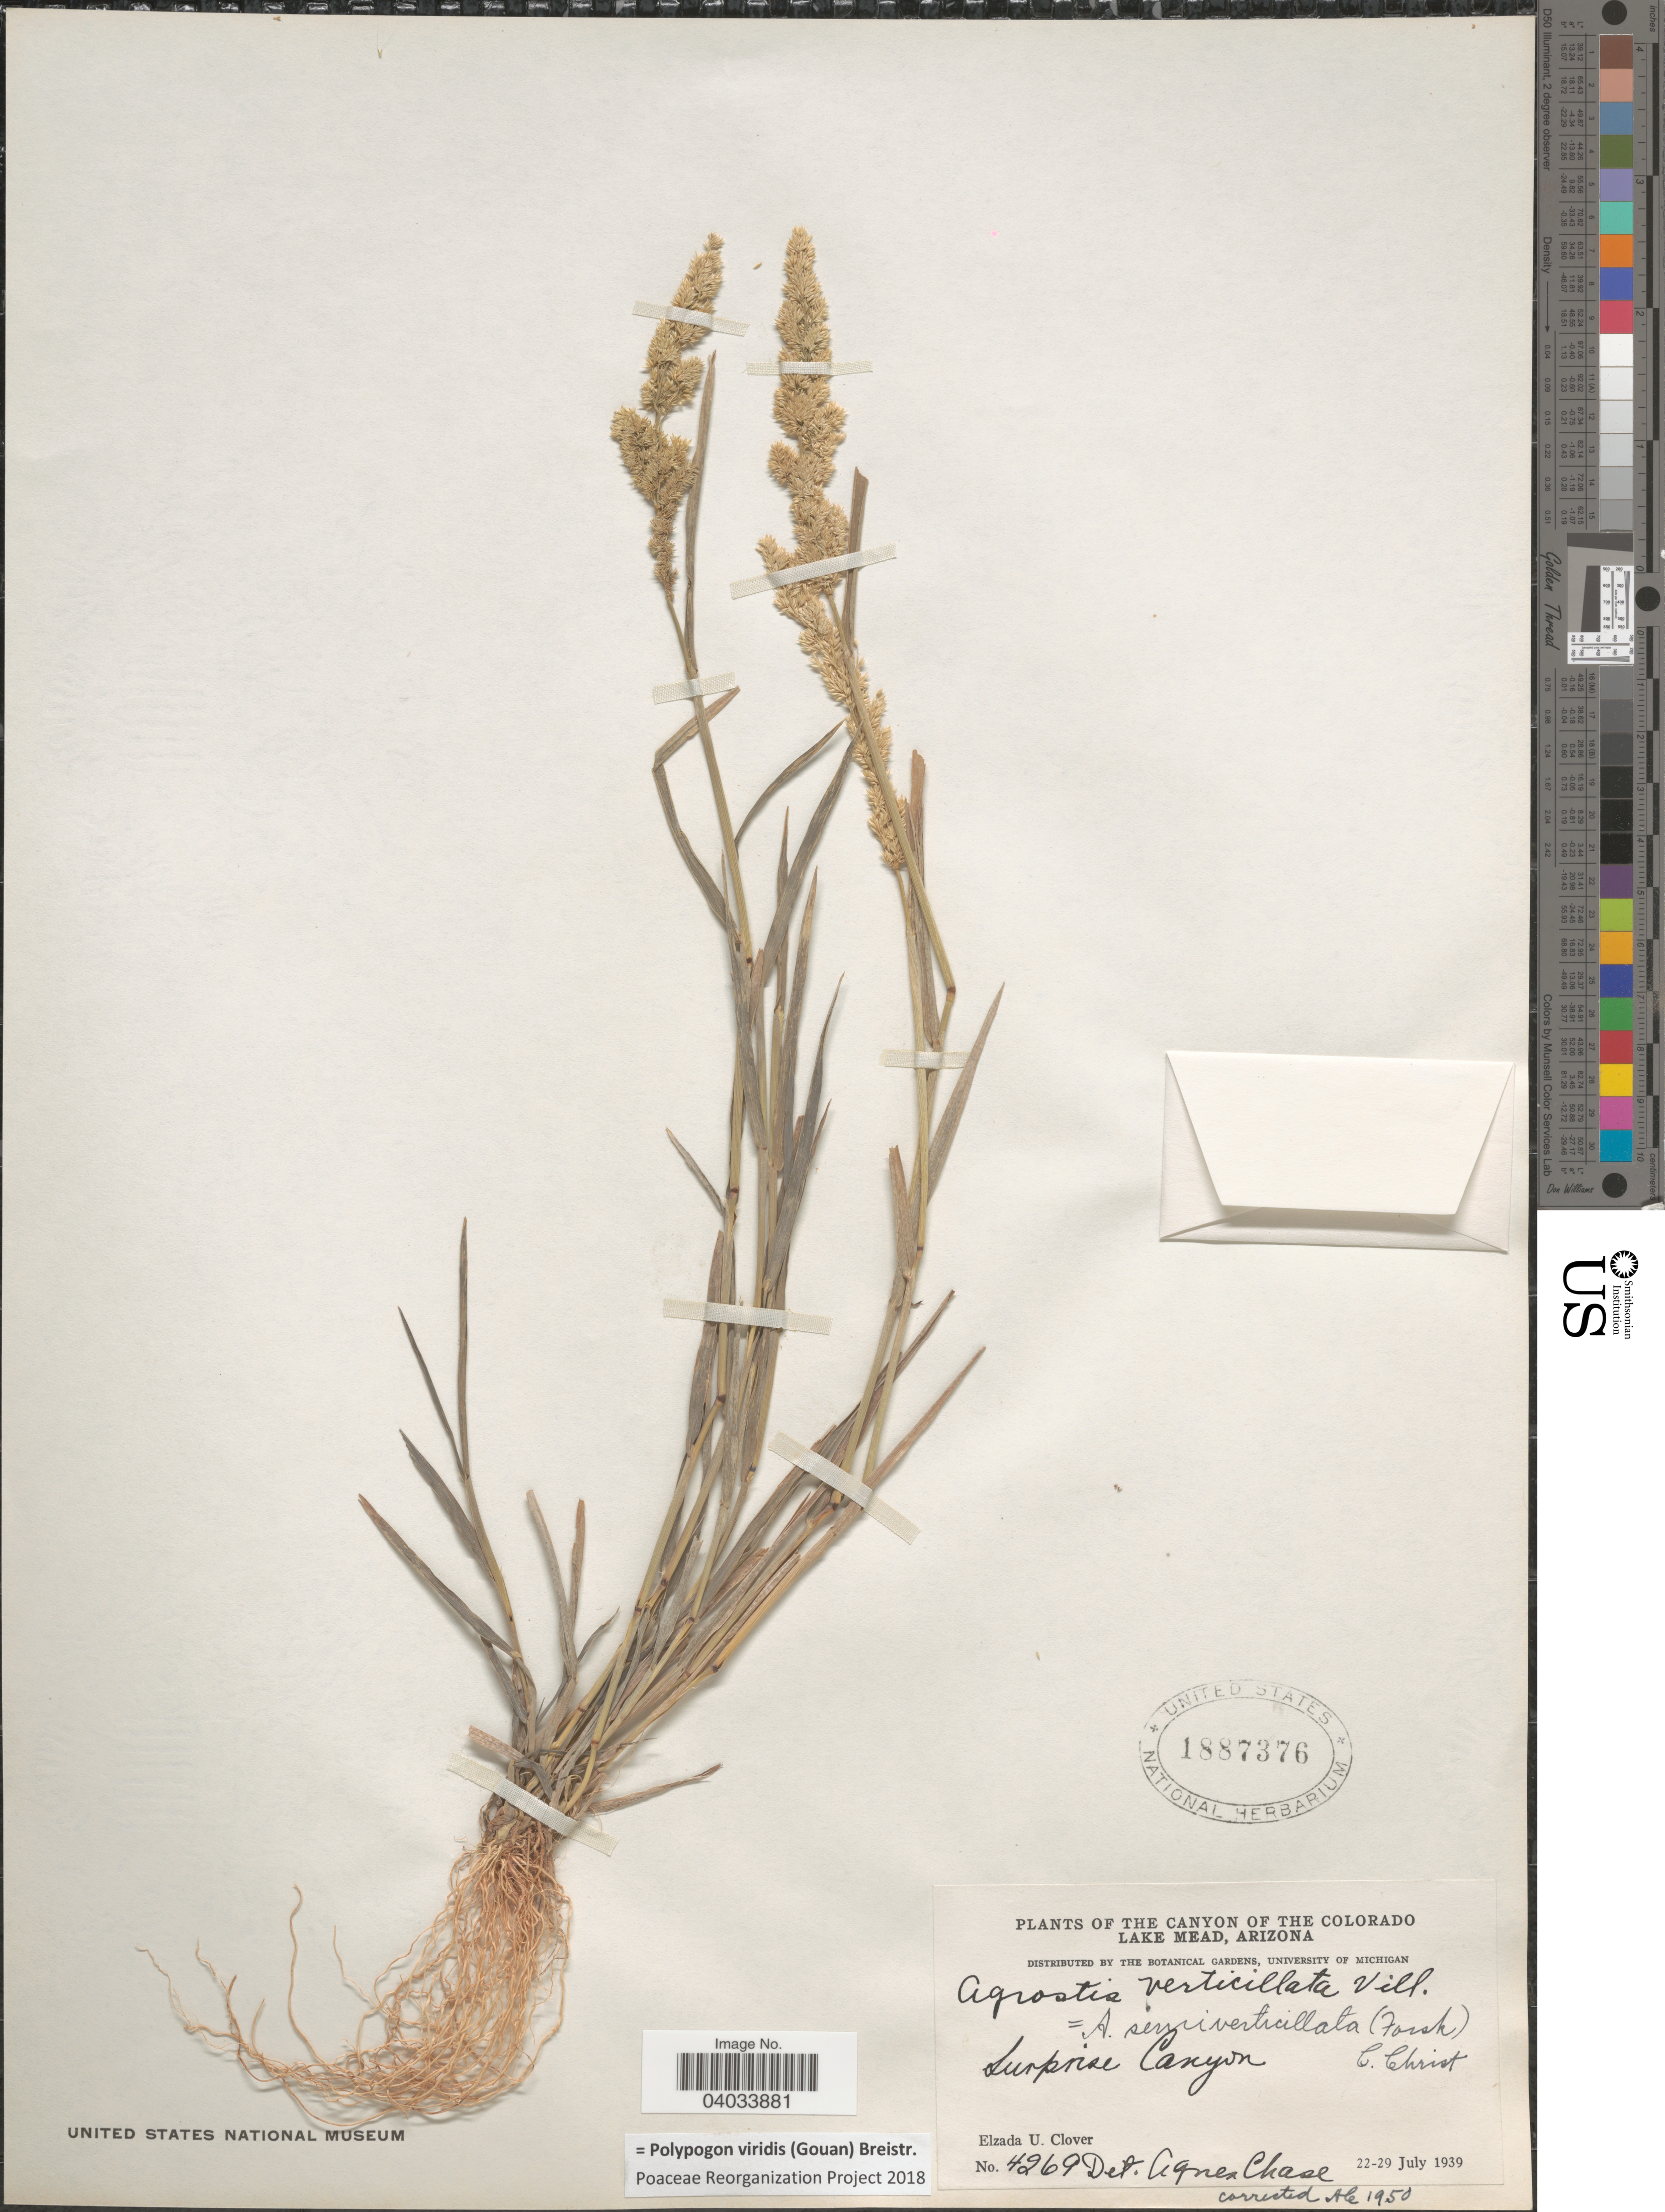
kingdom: Plantae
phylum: Tracheophyta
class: Liliopsida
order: Poales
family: Poaceae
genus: Polypogon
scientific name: Polypogon viridis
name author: (Gouan) Breistroffer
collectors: E. U. Clover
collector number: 4269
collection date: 1939-07-22/1939-07-29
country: United States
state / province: Arizona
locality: Canyon of the Colorado Lake Mead. Surprise Canyon.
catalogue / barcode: US 1887376